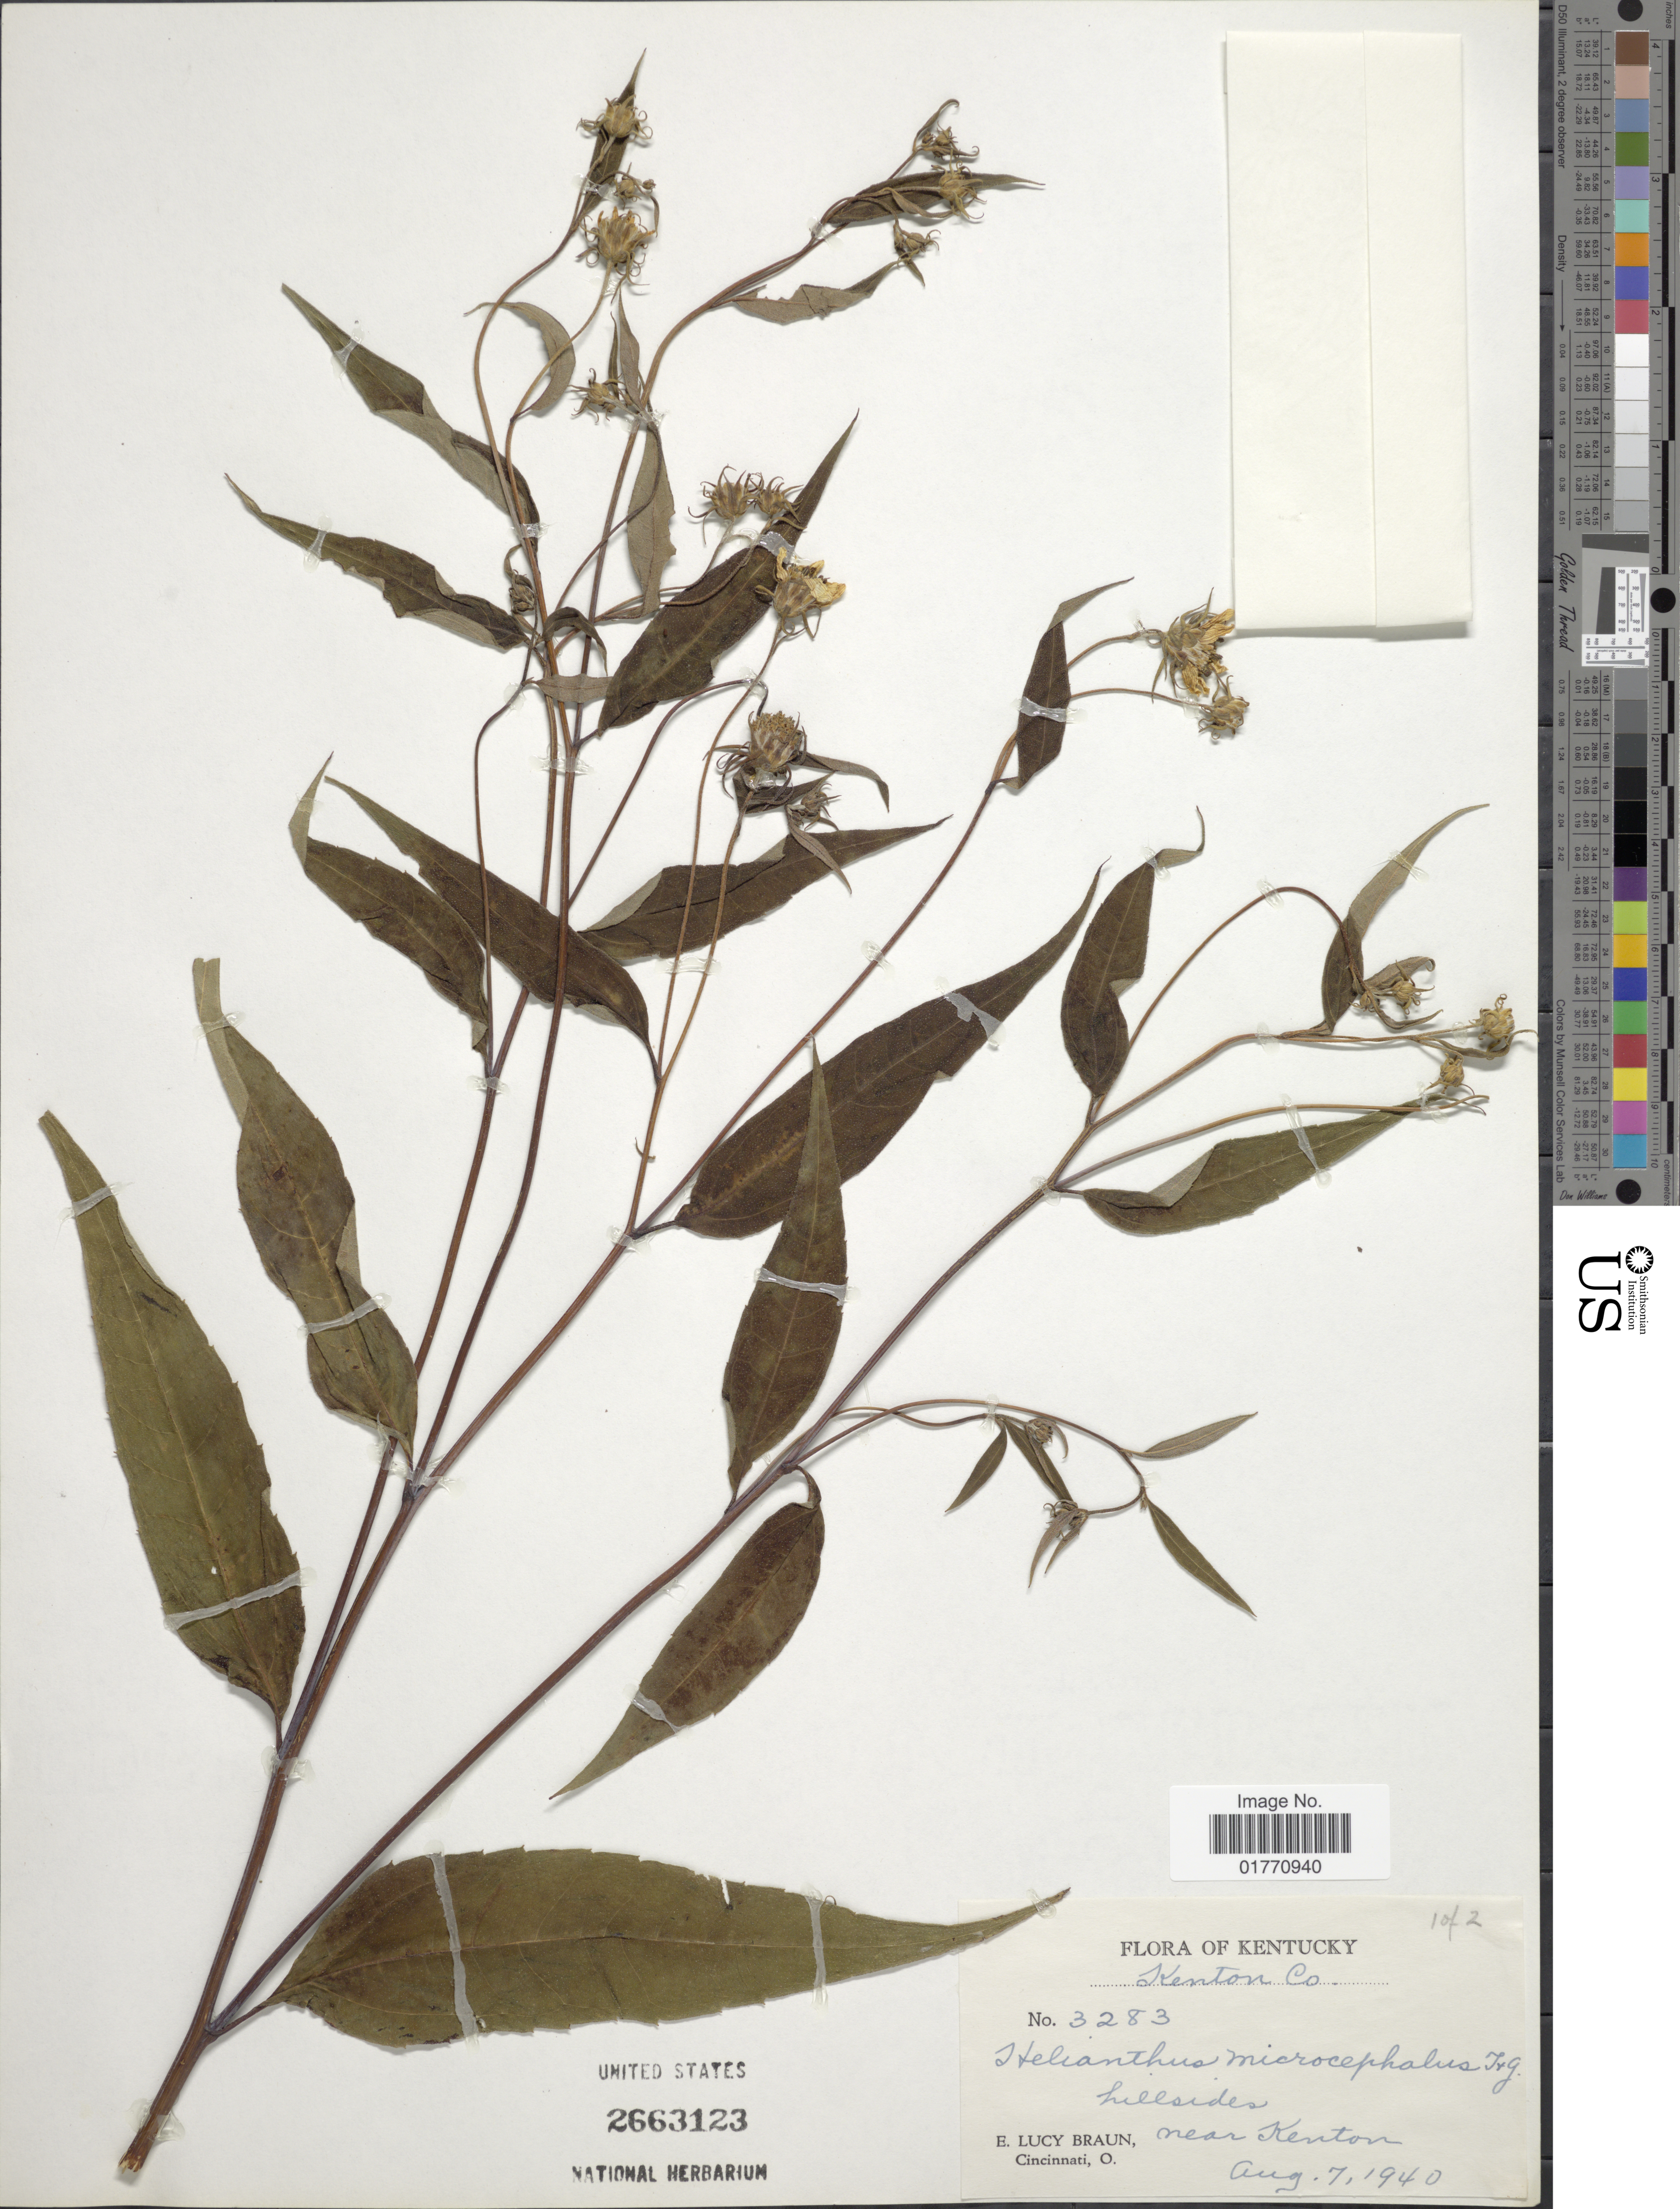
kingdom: Plantae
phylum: Tracheophyta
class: Magnoliopsida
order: Asterales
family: Asteraceae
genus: Helianthus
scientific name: Helianthus microcephalus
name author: Torr. & A. Gray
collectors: E. L. Braun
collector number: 3283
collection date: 1940-08-07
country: United States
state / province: Kentucky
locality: Kenton Co., hillsides, near Kenton.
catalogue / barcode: US 2663123